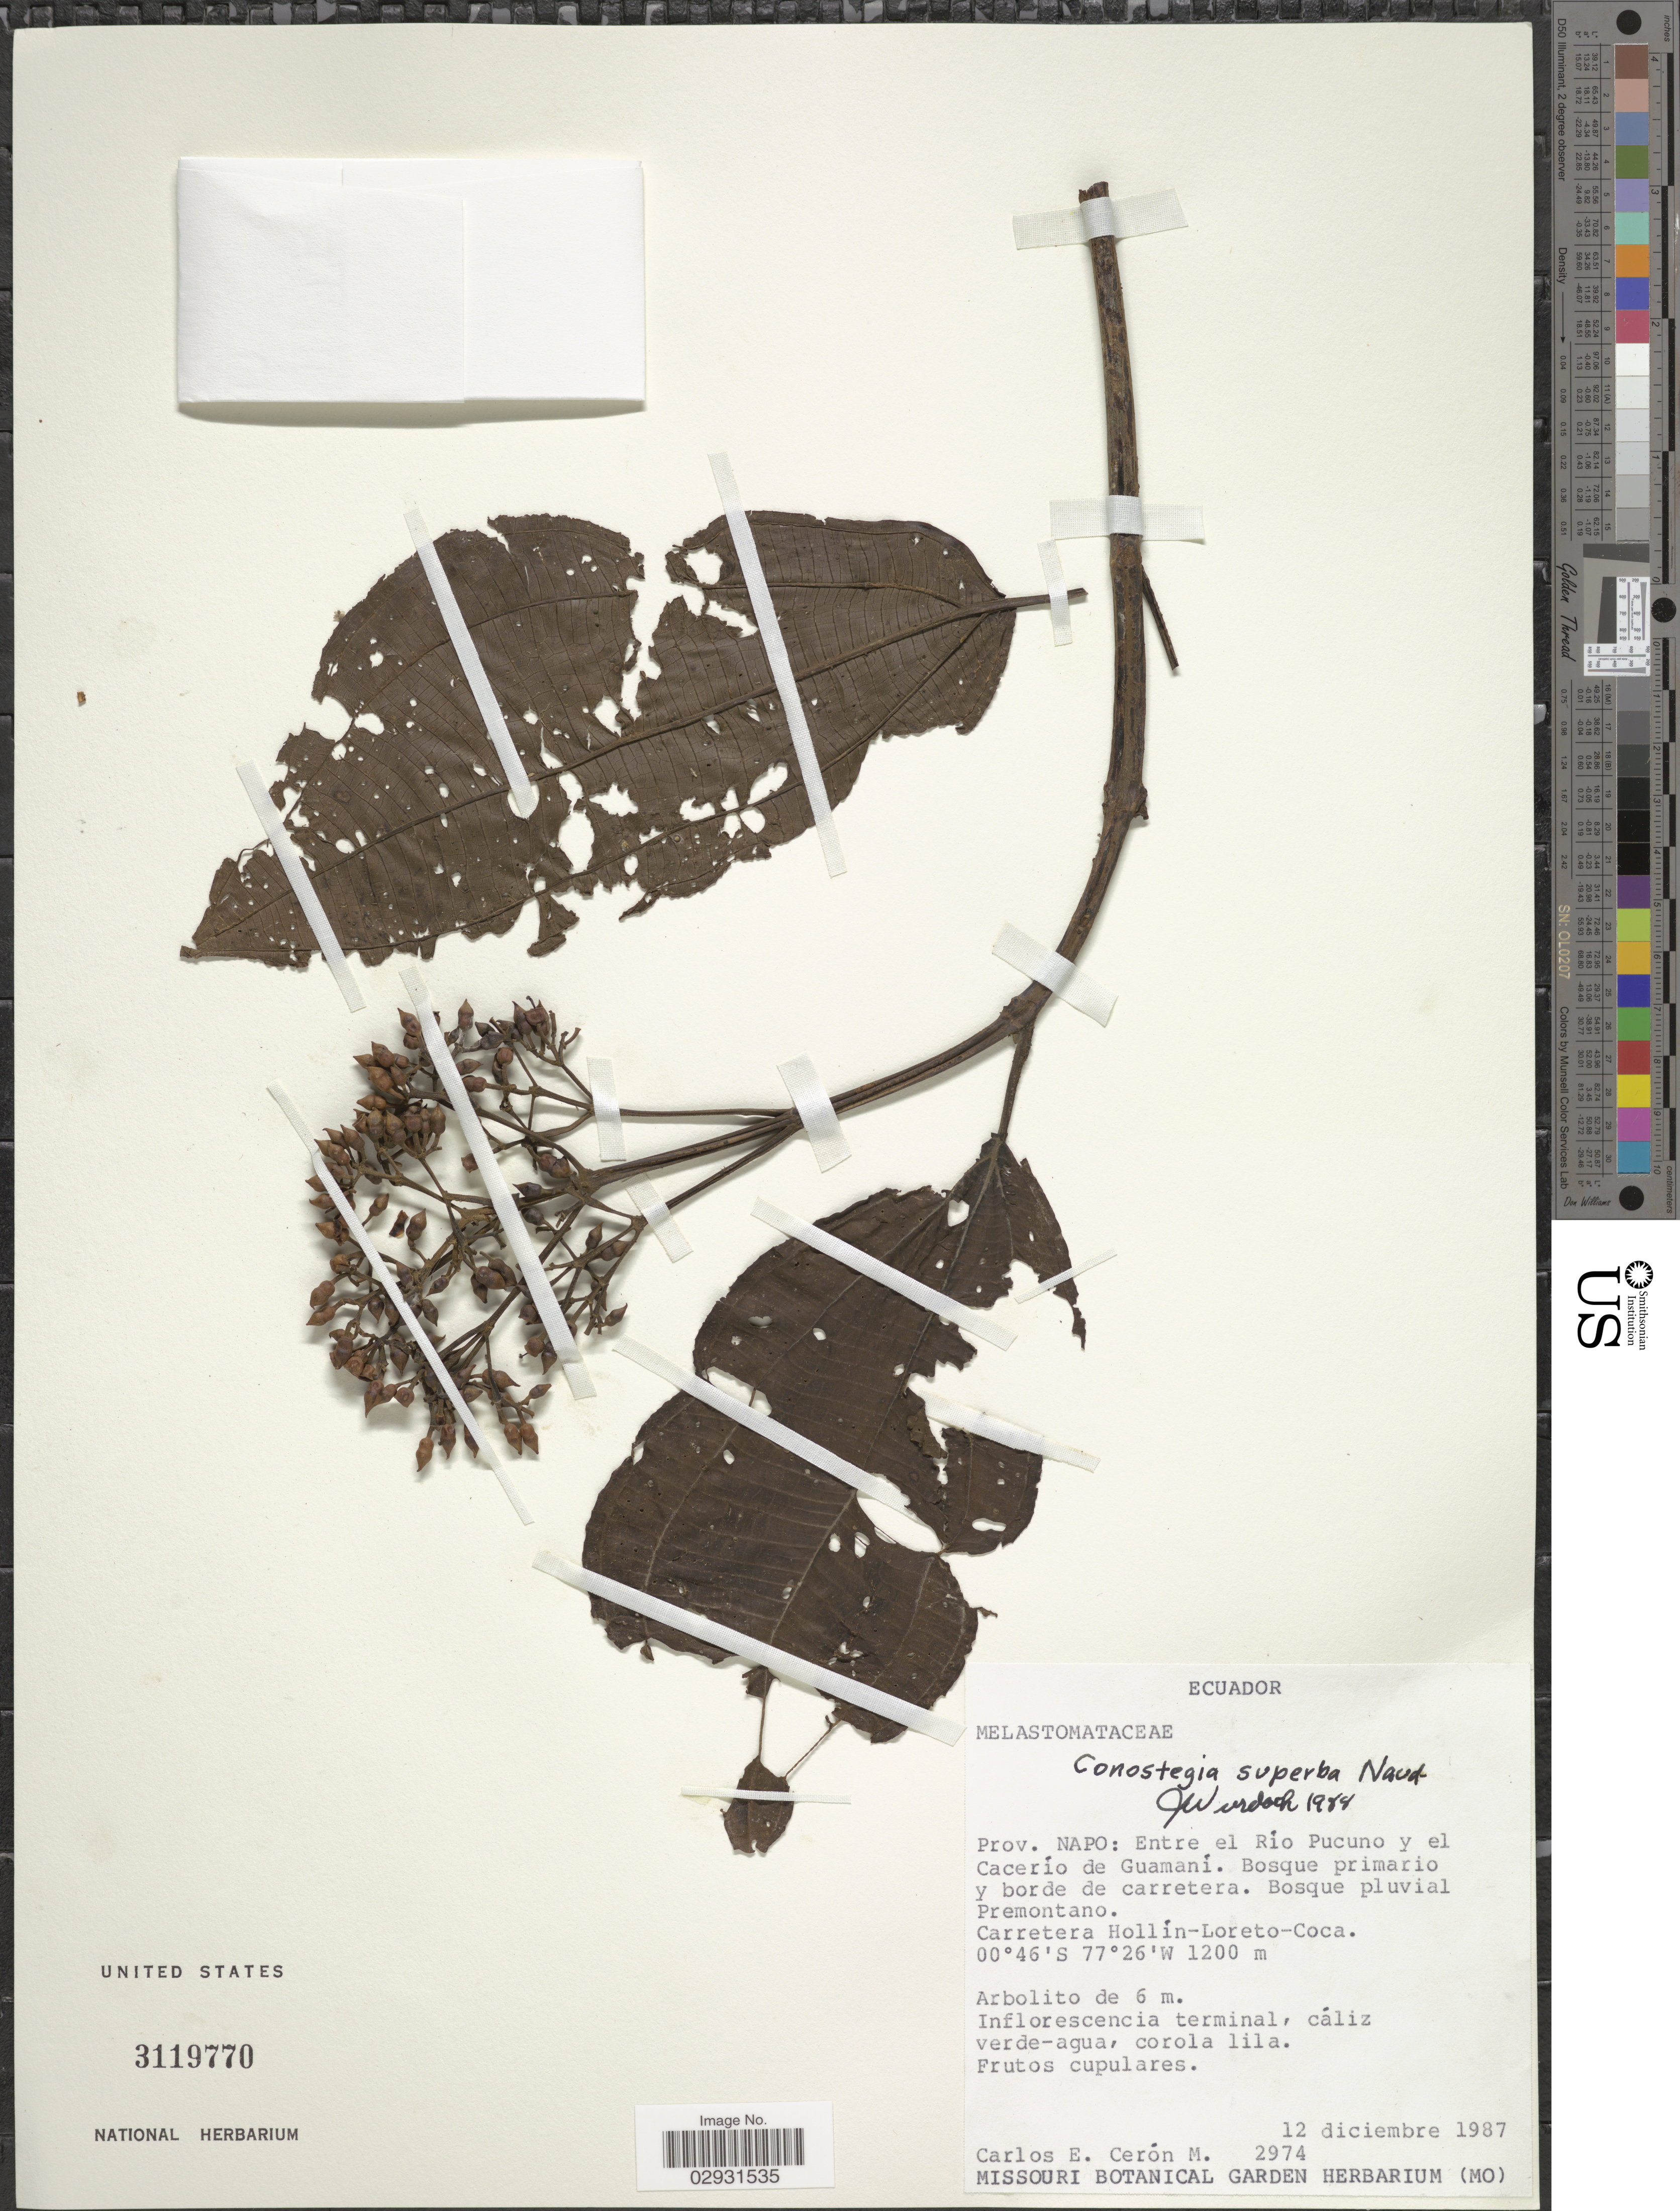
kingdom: Plantae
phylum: Tracheophyta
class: Magnoliopsida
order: Myrtales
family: Melastomataceae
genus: Conostegia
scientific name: Conostegia superba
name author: Naudin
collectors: C. E. Cerón M.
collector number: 2974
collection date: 1987-12-12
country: Ecuador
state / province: Napo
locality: Entre el Río Pucuno y el Cacerío de Guamani, Carretera Hollín-Loreto-Coca.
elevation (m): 1200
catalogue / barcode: US 3119770